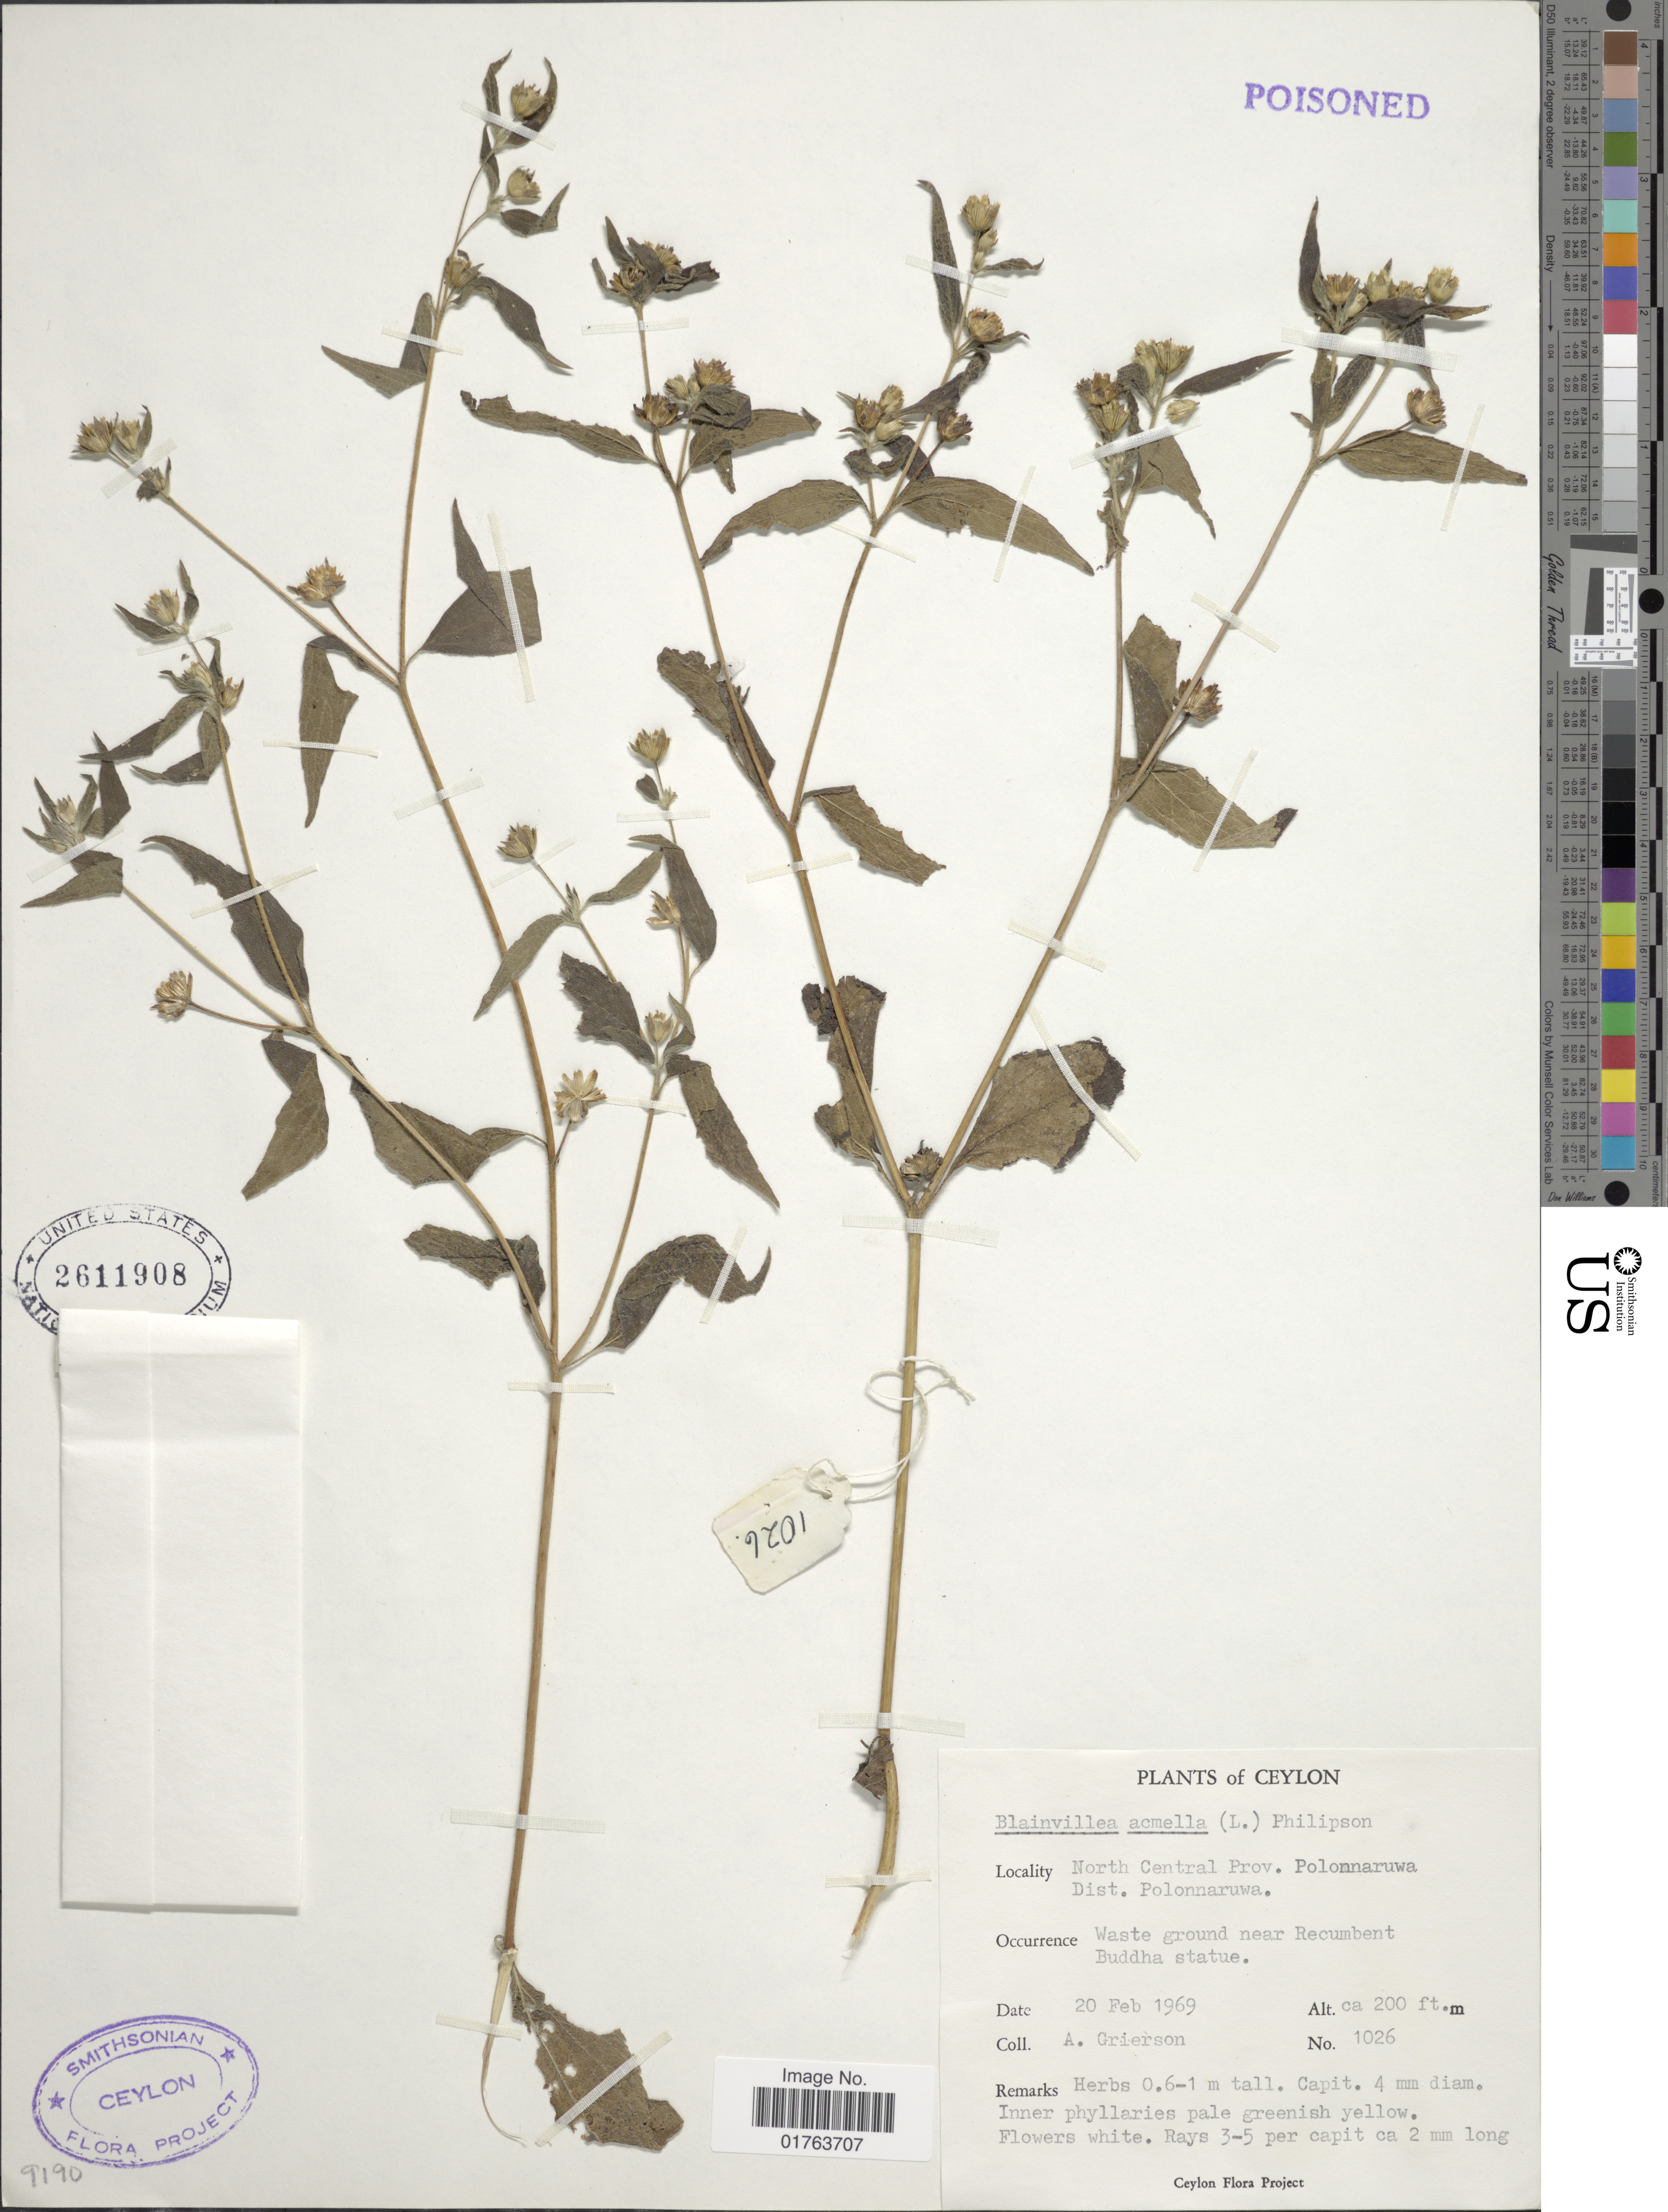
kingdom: Plantae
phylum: Tracheophyta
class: Magnoliopsida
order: Asterales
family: Asteraceae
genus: Blainvillea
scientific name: Blainvillea acmella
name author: (L.) Philipson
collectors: A. Grierson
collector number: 1026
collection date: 1969-02-20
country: Sri Lanka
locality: North Central Prov., Polonnaruwa, Dist. Polonnaruwa, Ceylon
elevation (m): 61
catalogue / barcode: US 2611908